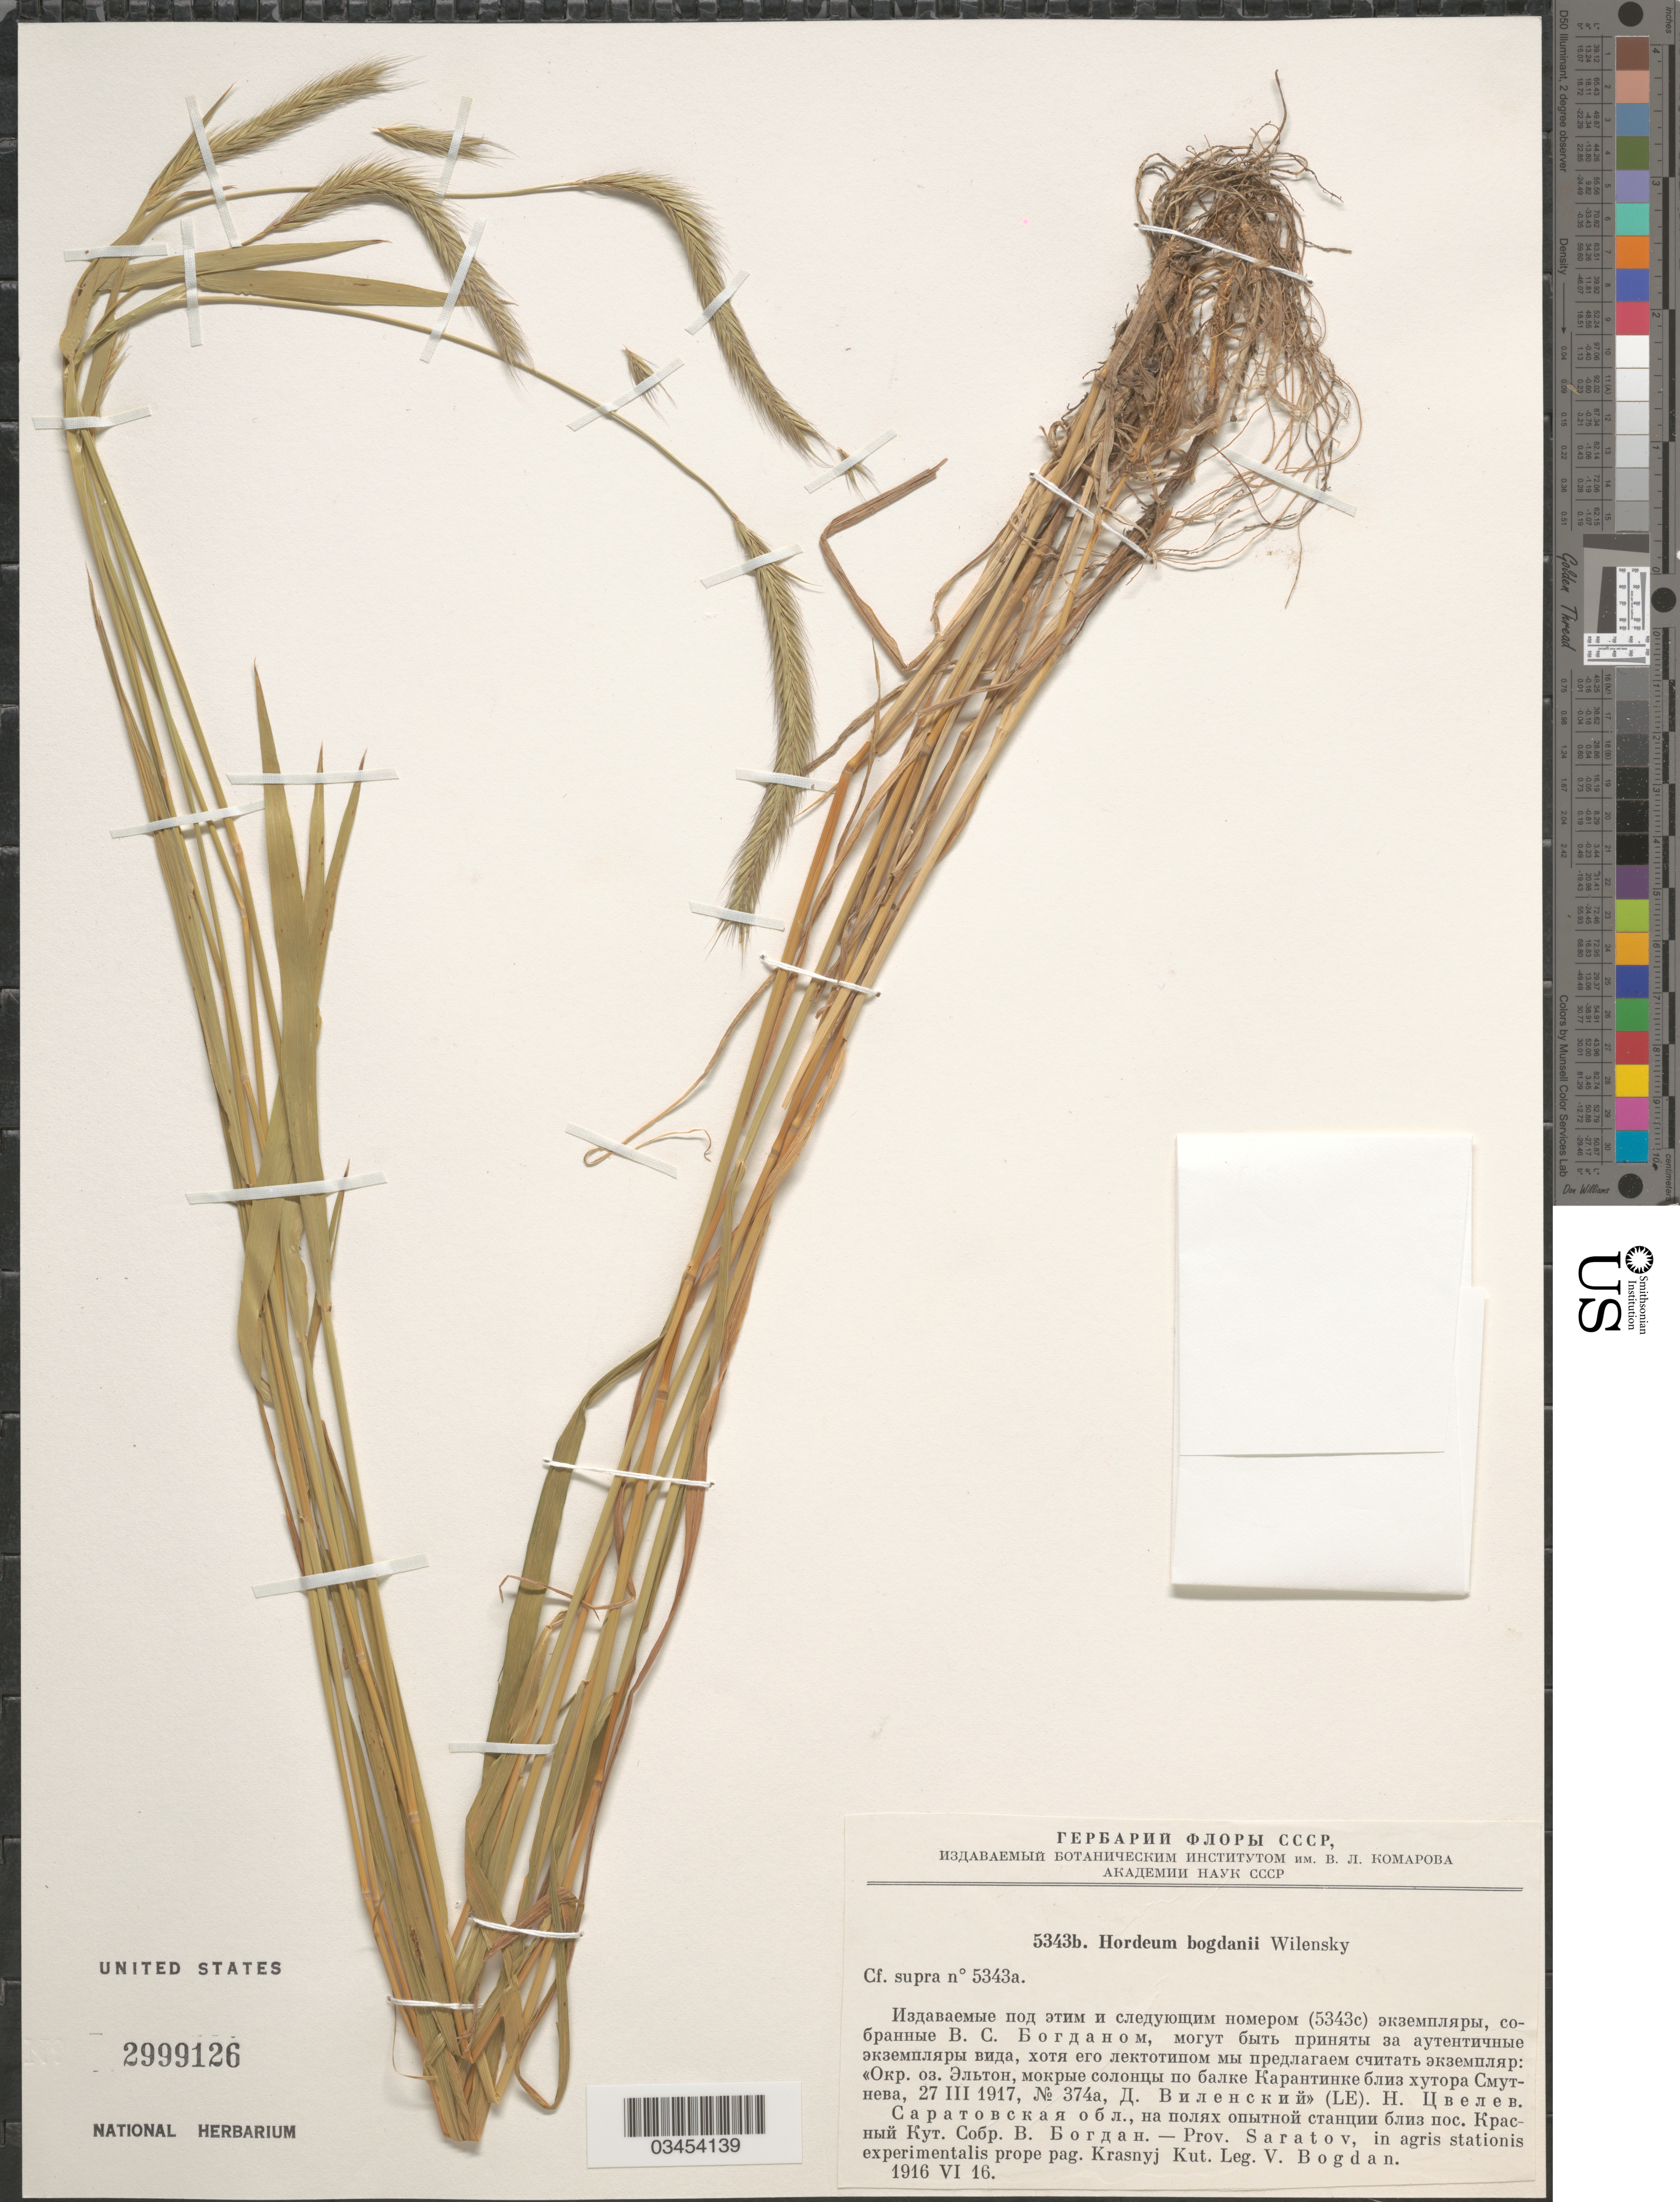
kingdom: Plantae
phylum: Tracheophyta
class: Liliopsida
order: Poales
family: Poaceae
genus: Hordeum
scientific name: Hordeum bogdanii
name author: Wilensky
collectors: V. Bogdan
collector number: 5343b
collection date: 1916-06-16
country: Russian Federation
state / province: Saratov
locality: In agris stationis experimentalis prope pag. Krasnyj Kut.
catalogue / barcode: US 2999126